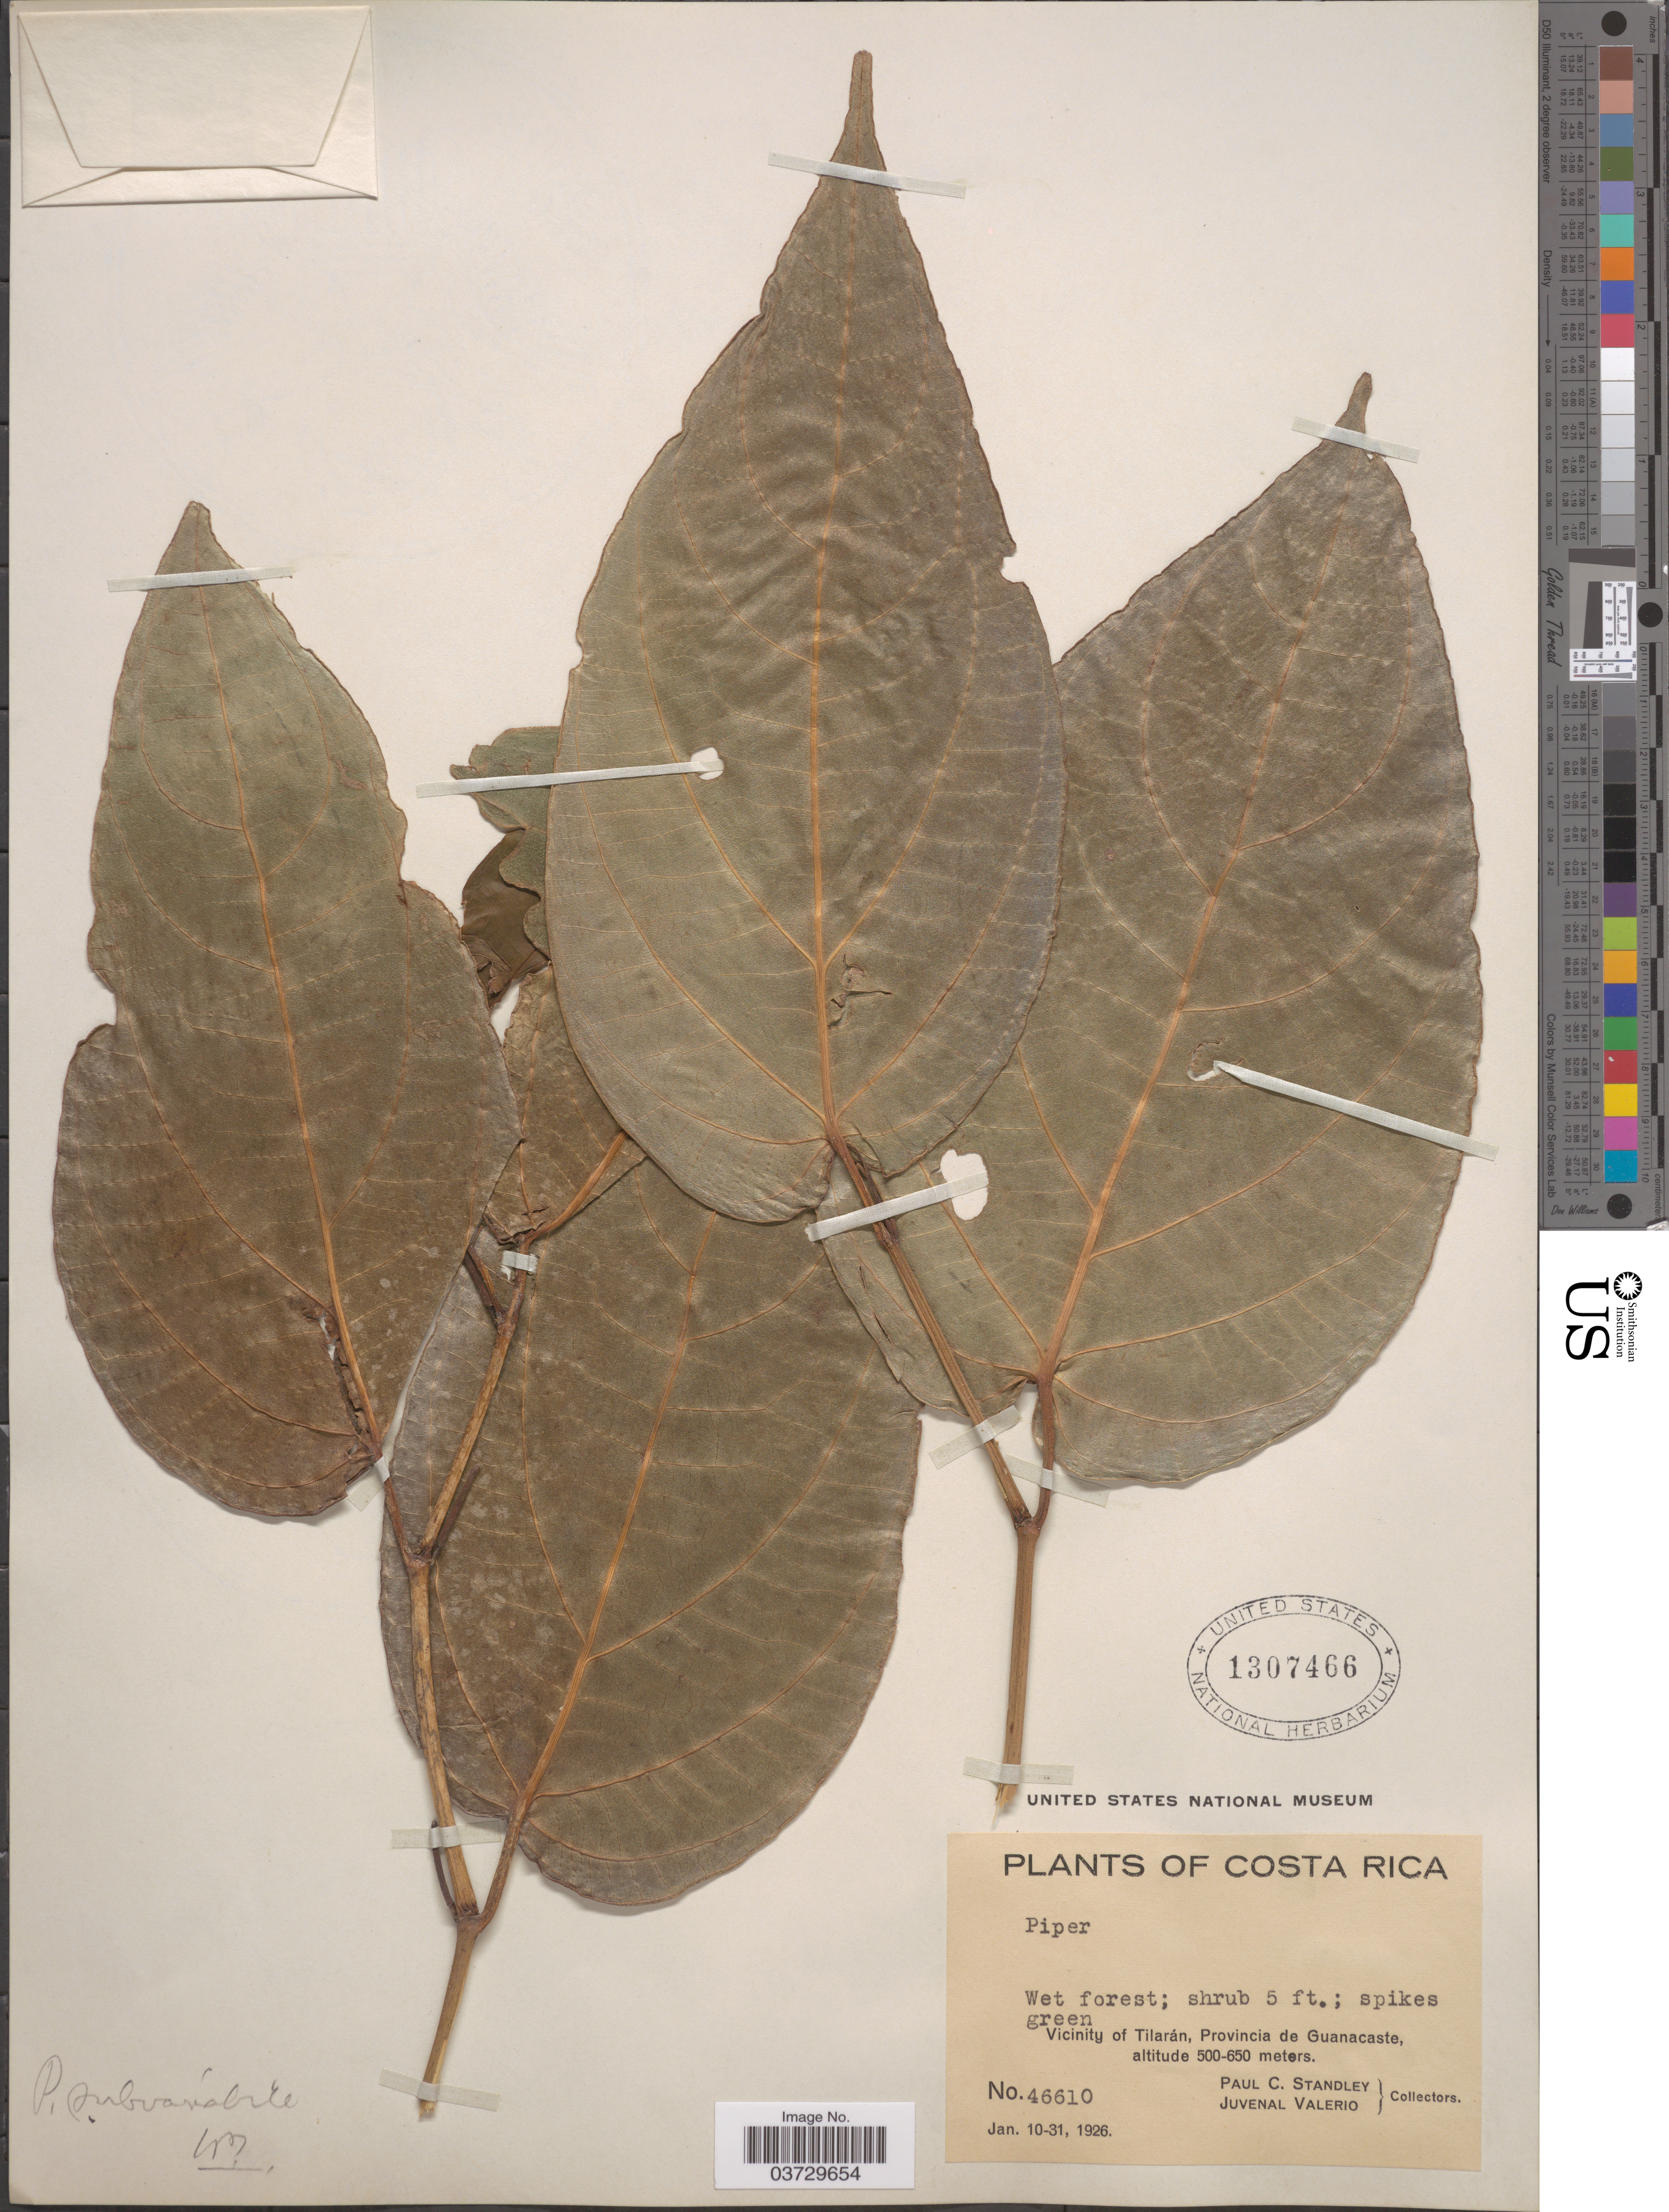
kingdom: Plantae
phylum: Tracheophyta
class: Magnoliopsida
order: Piperales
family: Piperaceae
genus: Piper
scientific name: Piper subvariabile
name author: Trel.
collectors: P. C. Standley & J. Valerio R.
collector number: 46610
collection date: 1926-01-10/1926-01-31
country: Costa Rica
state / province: Guanacaste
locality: Vicinity of Tilarán.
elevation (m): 500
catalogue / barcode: US 1307466